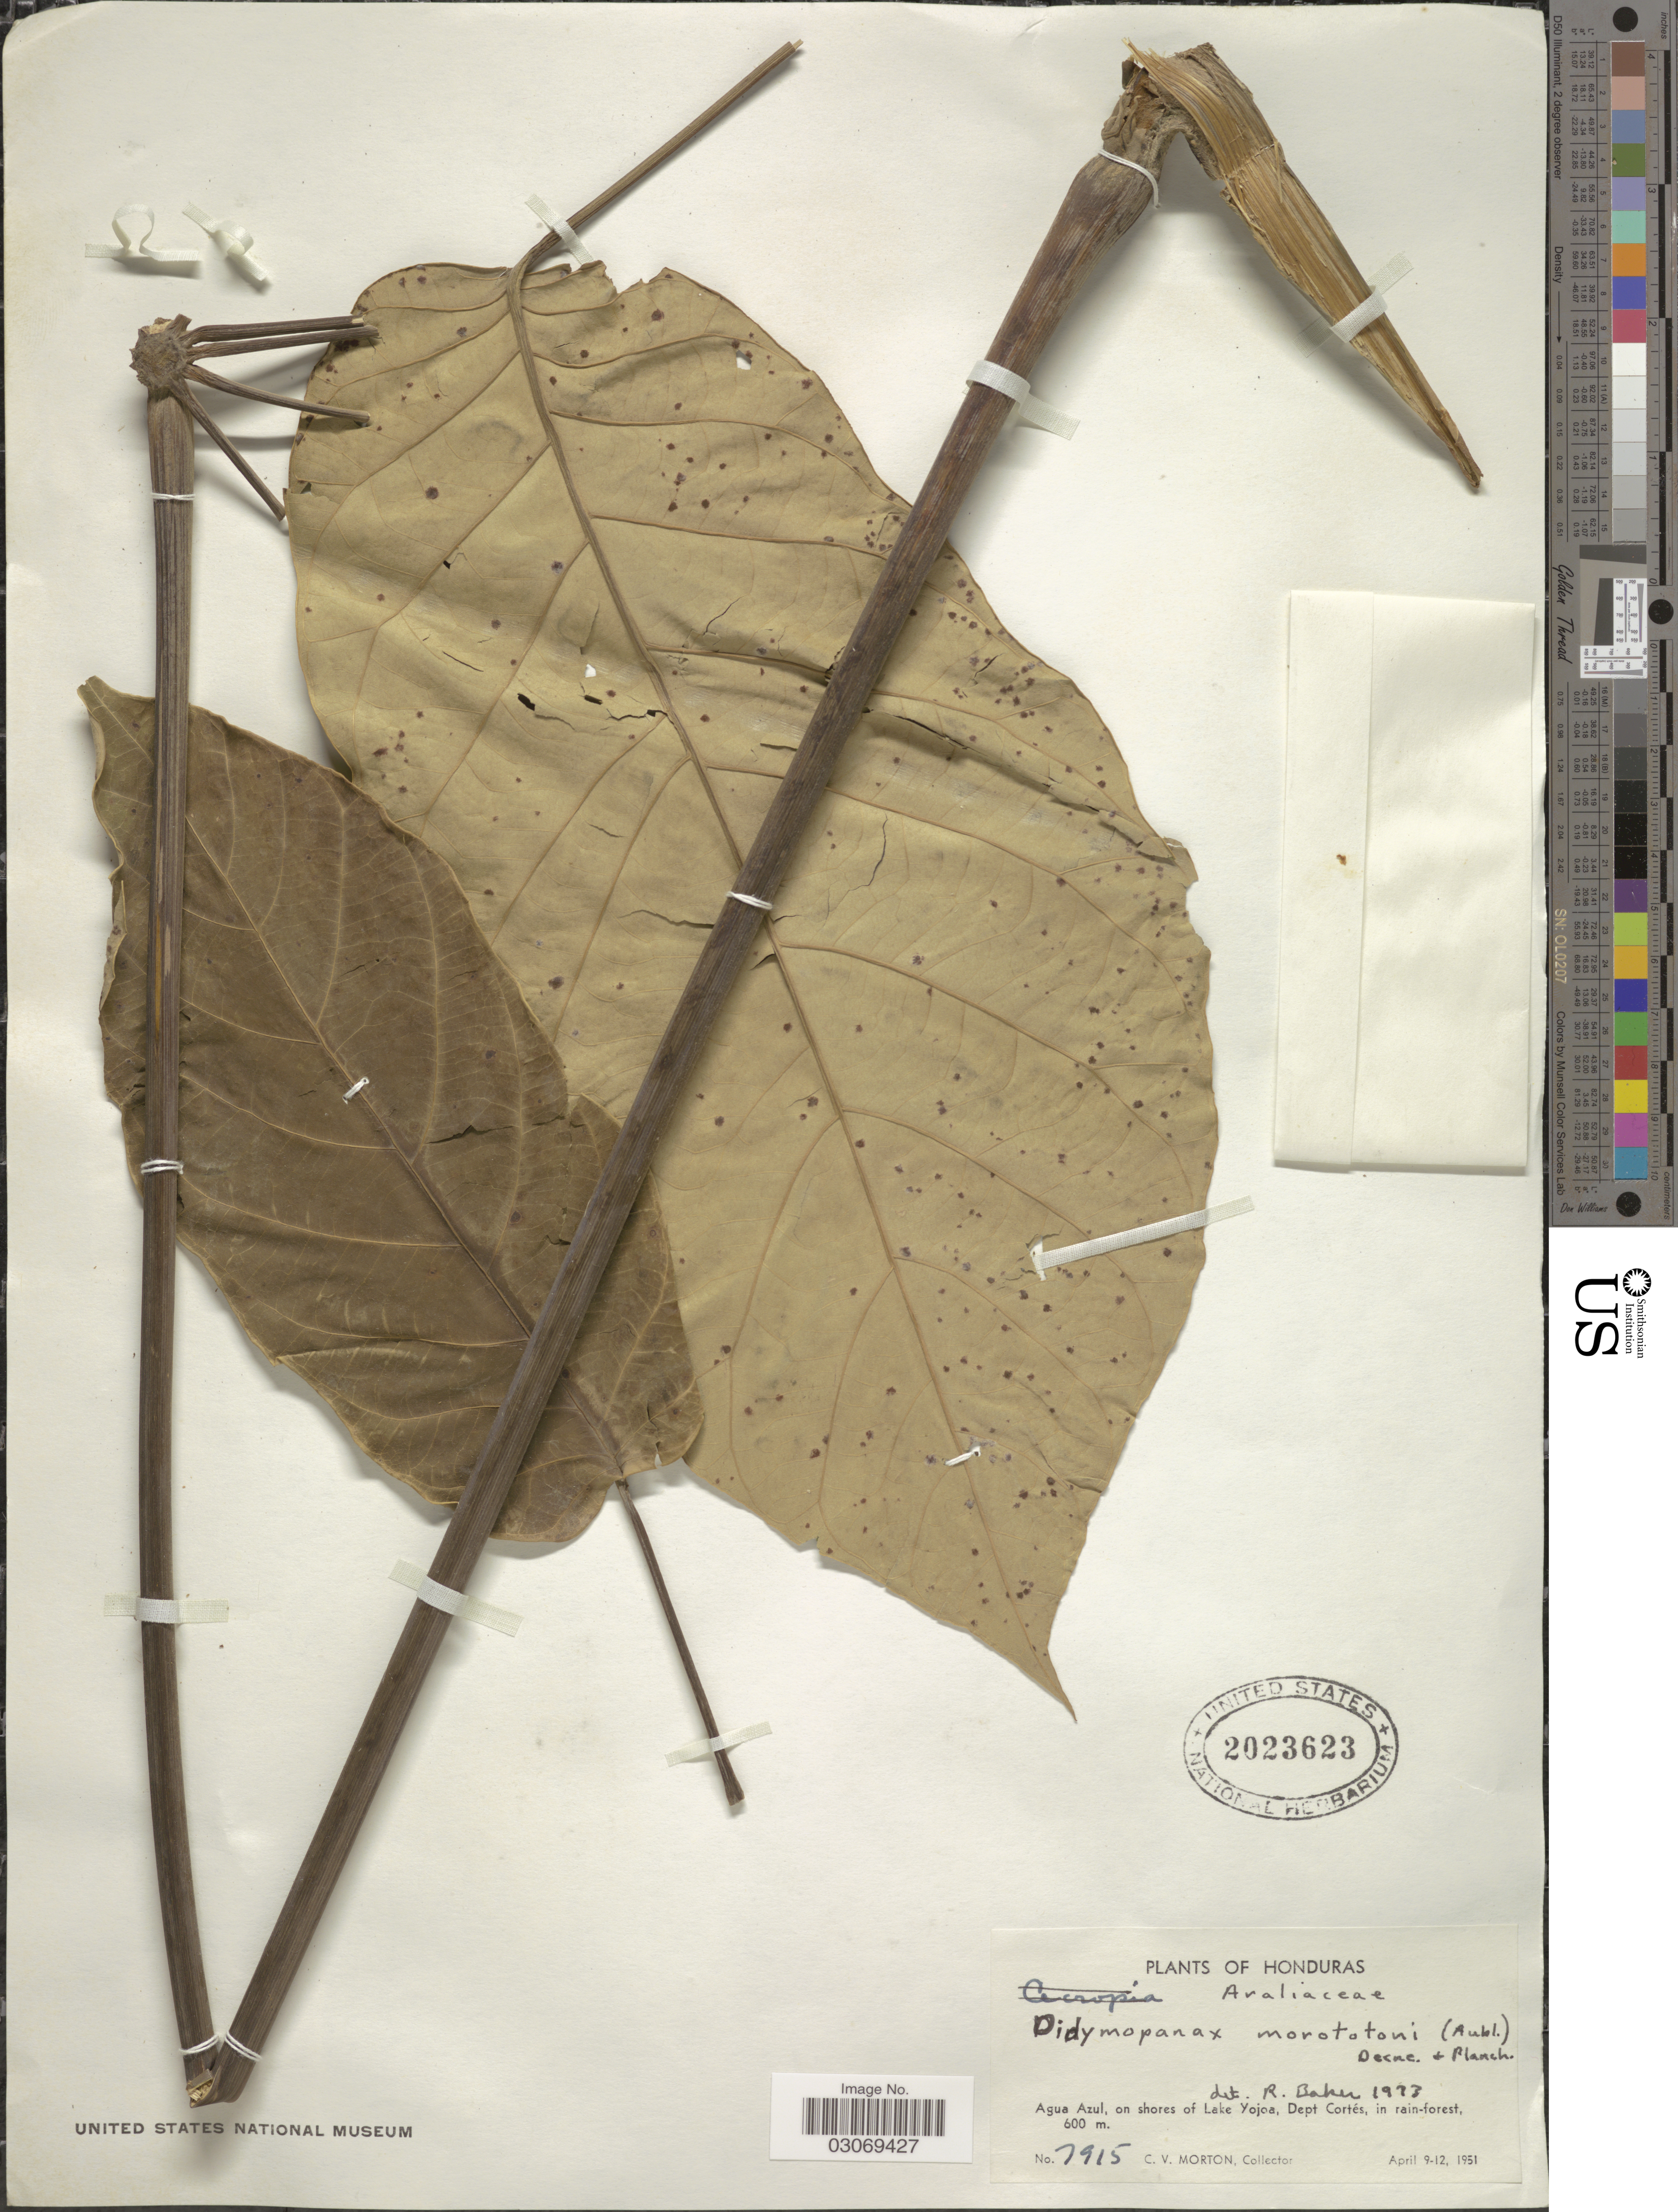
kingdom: Plantae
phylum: Tracheophyta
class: Magnoliopsida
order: Apiales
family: Araliaceae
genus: Schefflera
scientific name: Schefflera sp.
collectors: C. V. Morton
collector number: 7915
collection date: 1951-04-09/1951-04-12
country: Honduras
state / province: Cortés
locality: Agua Azul, on shores of Lake Yojoa, Dept. Cortés.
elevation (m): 600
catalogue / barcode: US 2023623